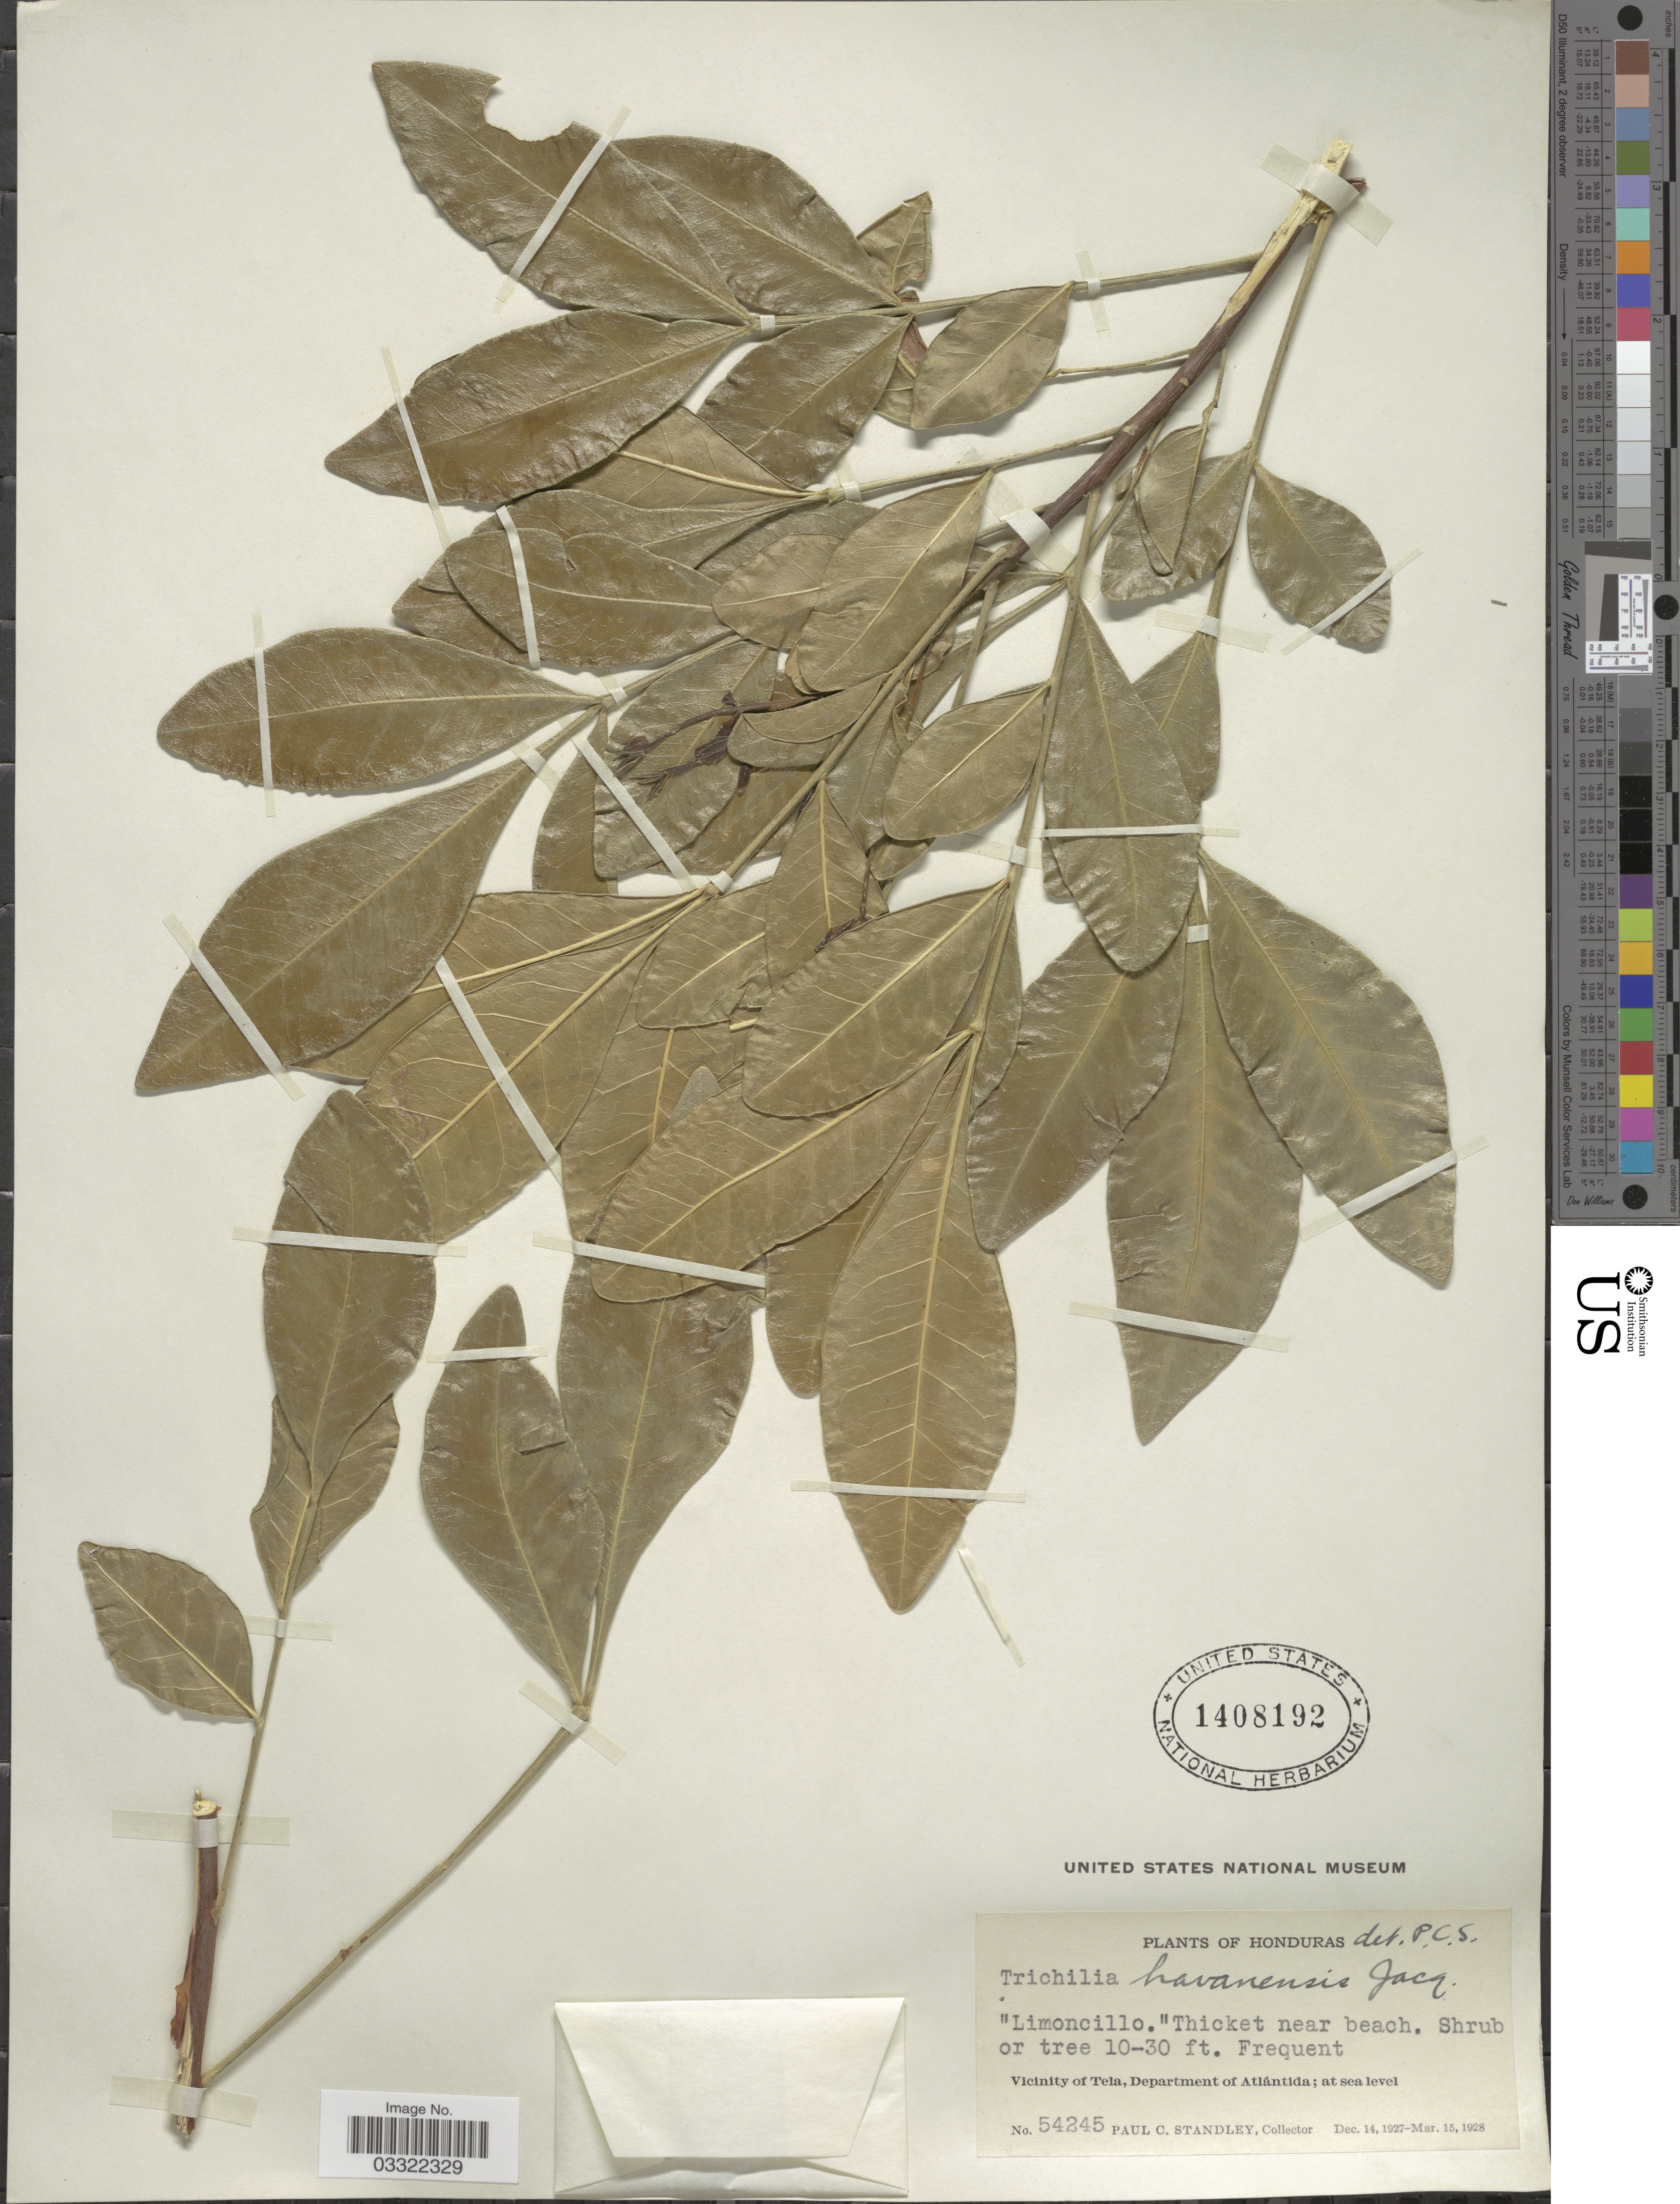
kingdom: Plantae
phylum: Tracheophyta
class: Magnoliopsida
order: Sapindales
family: Meliaceae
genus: Trichilia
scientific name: Trichilia havanensis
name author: Jacq.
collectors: P. C. Standley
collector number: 54245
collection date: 1927-12-14/1928-03-15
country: Honduras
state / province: Atlántida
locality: Vicinity of Tela, Department of Atlántida.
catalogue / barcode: US 1408192